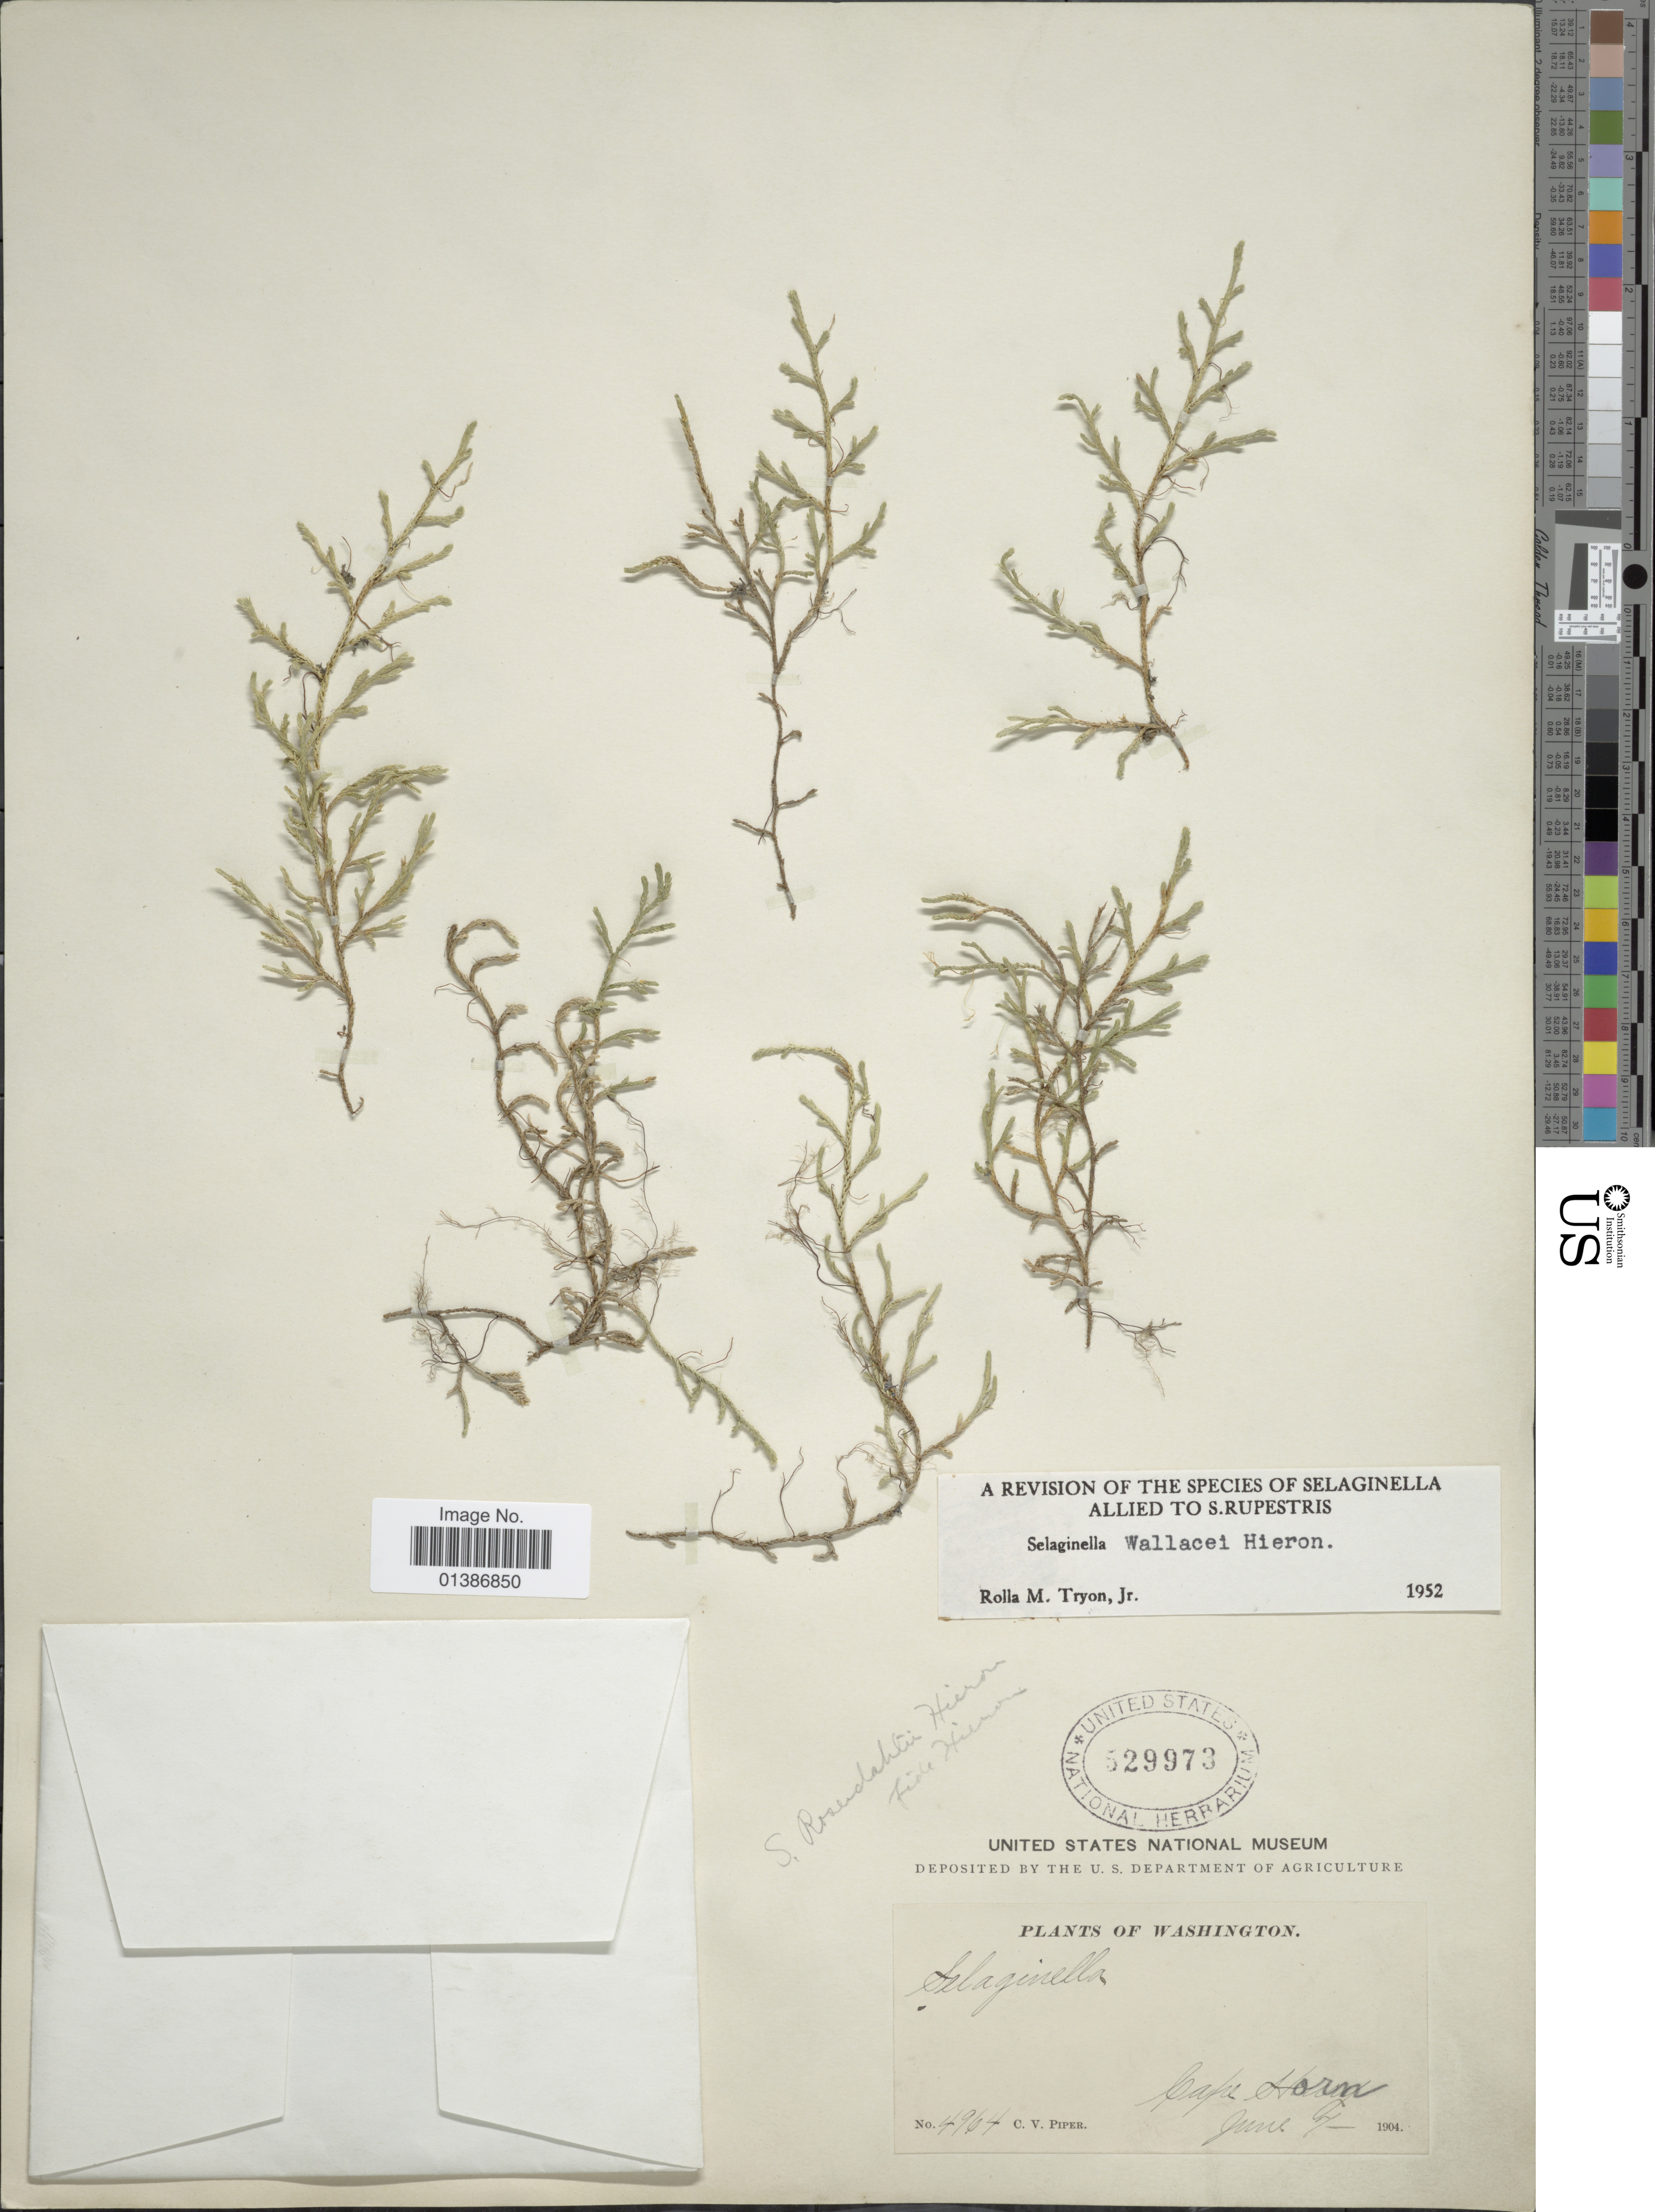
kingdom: Plantae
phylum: Tracheophyta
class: Lycopodiopsida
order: Selaginellales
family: Selaginellaceae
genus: Selaginella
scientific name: Selaginella wallacei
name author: Hieron.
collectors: C. V. Piper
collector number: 4964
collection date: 1904-06-07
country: United States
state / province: Washington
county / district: Skamania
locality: Cape Horn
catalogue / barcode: US 529973